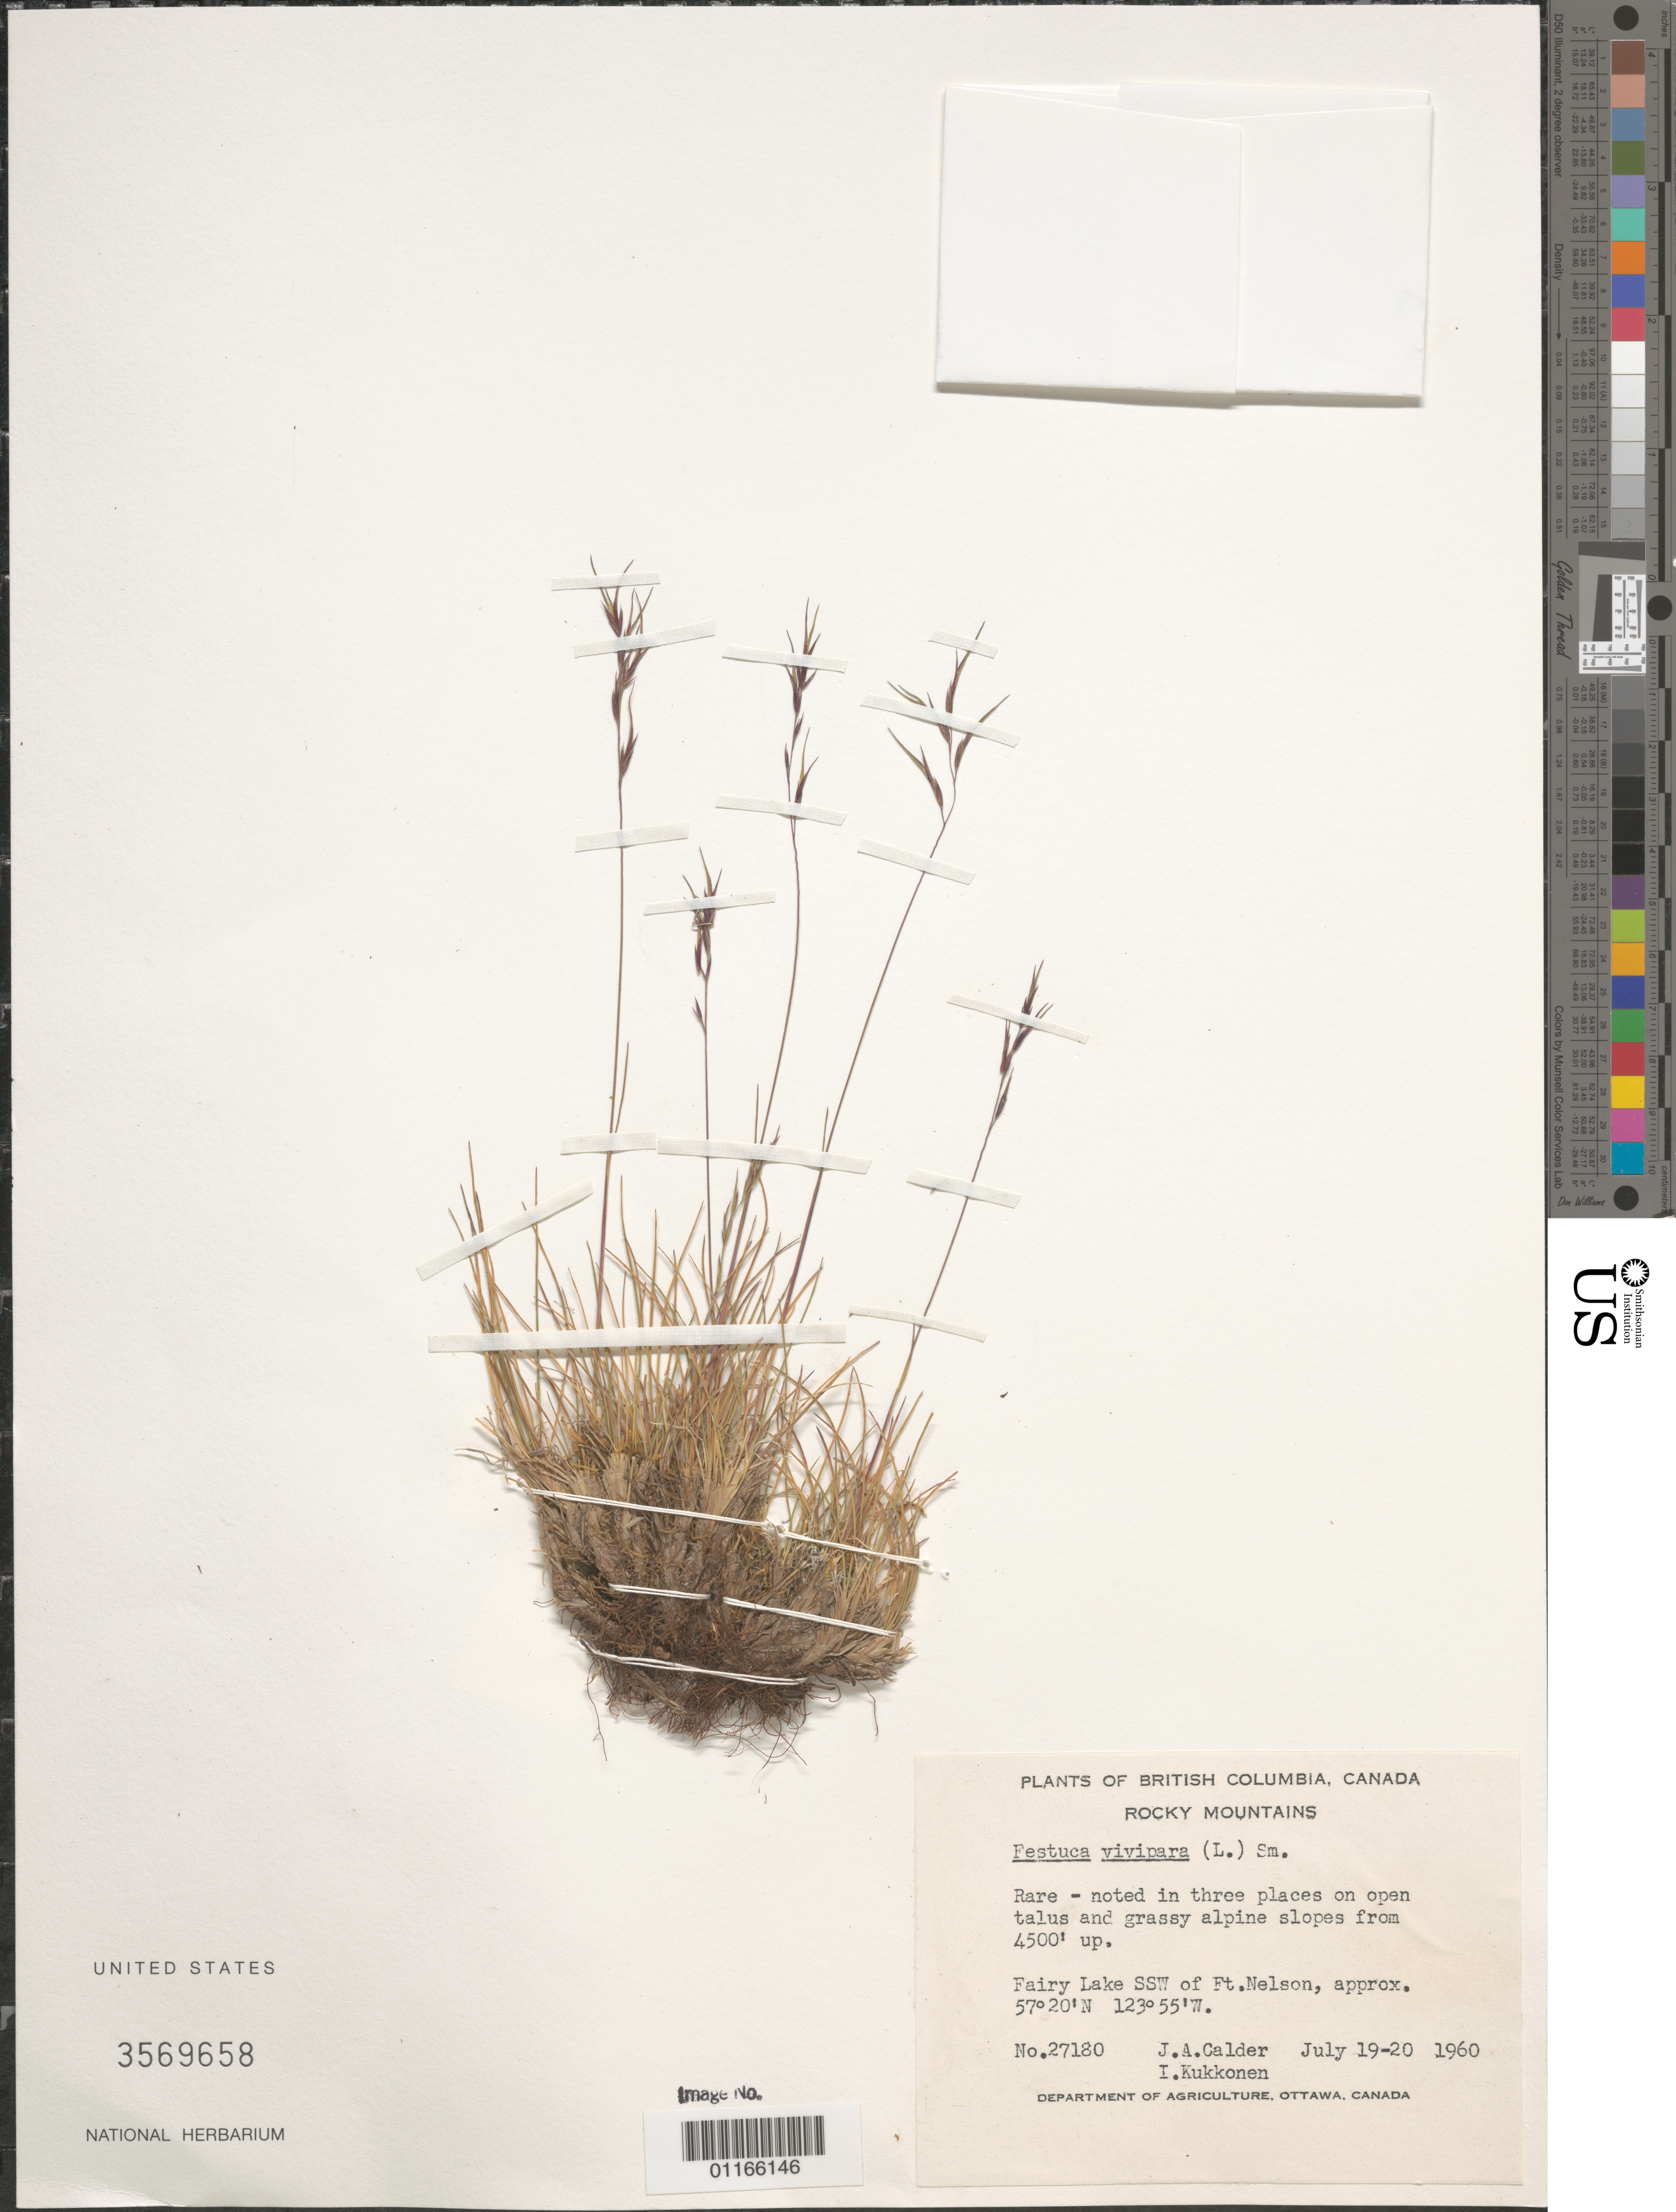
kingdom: Plantae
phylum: Tracheophyta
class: Liliopsida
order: Poales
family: Poaceae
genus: Festuca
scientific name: Festuca vivipara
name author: (L.) Sm.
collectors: J. A. Calder & I. Kukkonen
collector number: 27180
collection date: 1960-07-19/1960-07-20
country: Canada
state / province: British Columbia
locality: Rocky Mountains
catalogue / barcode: US 3569658